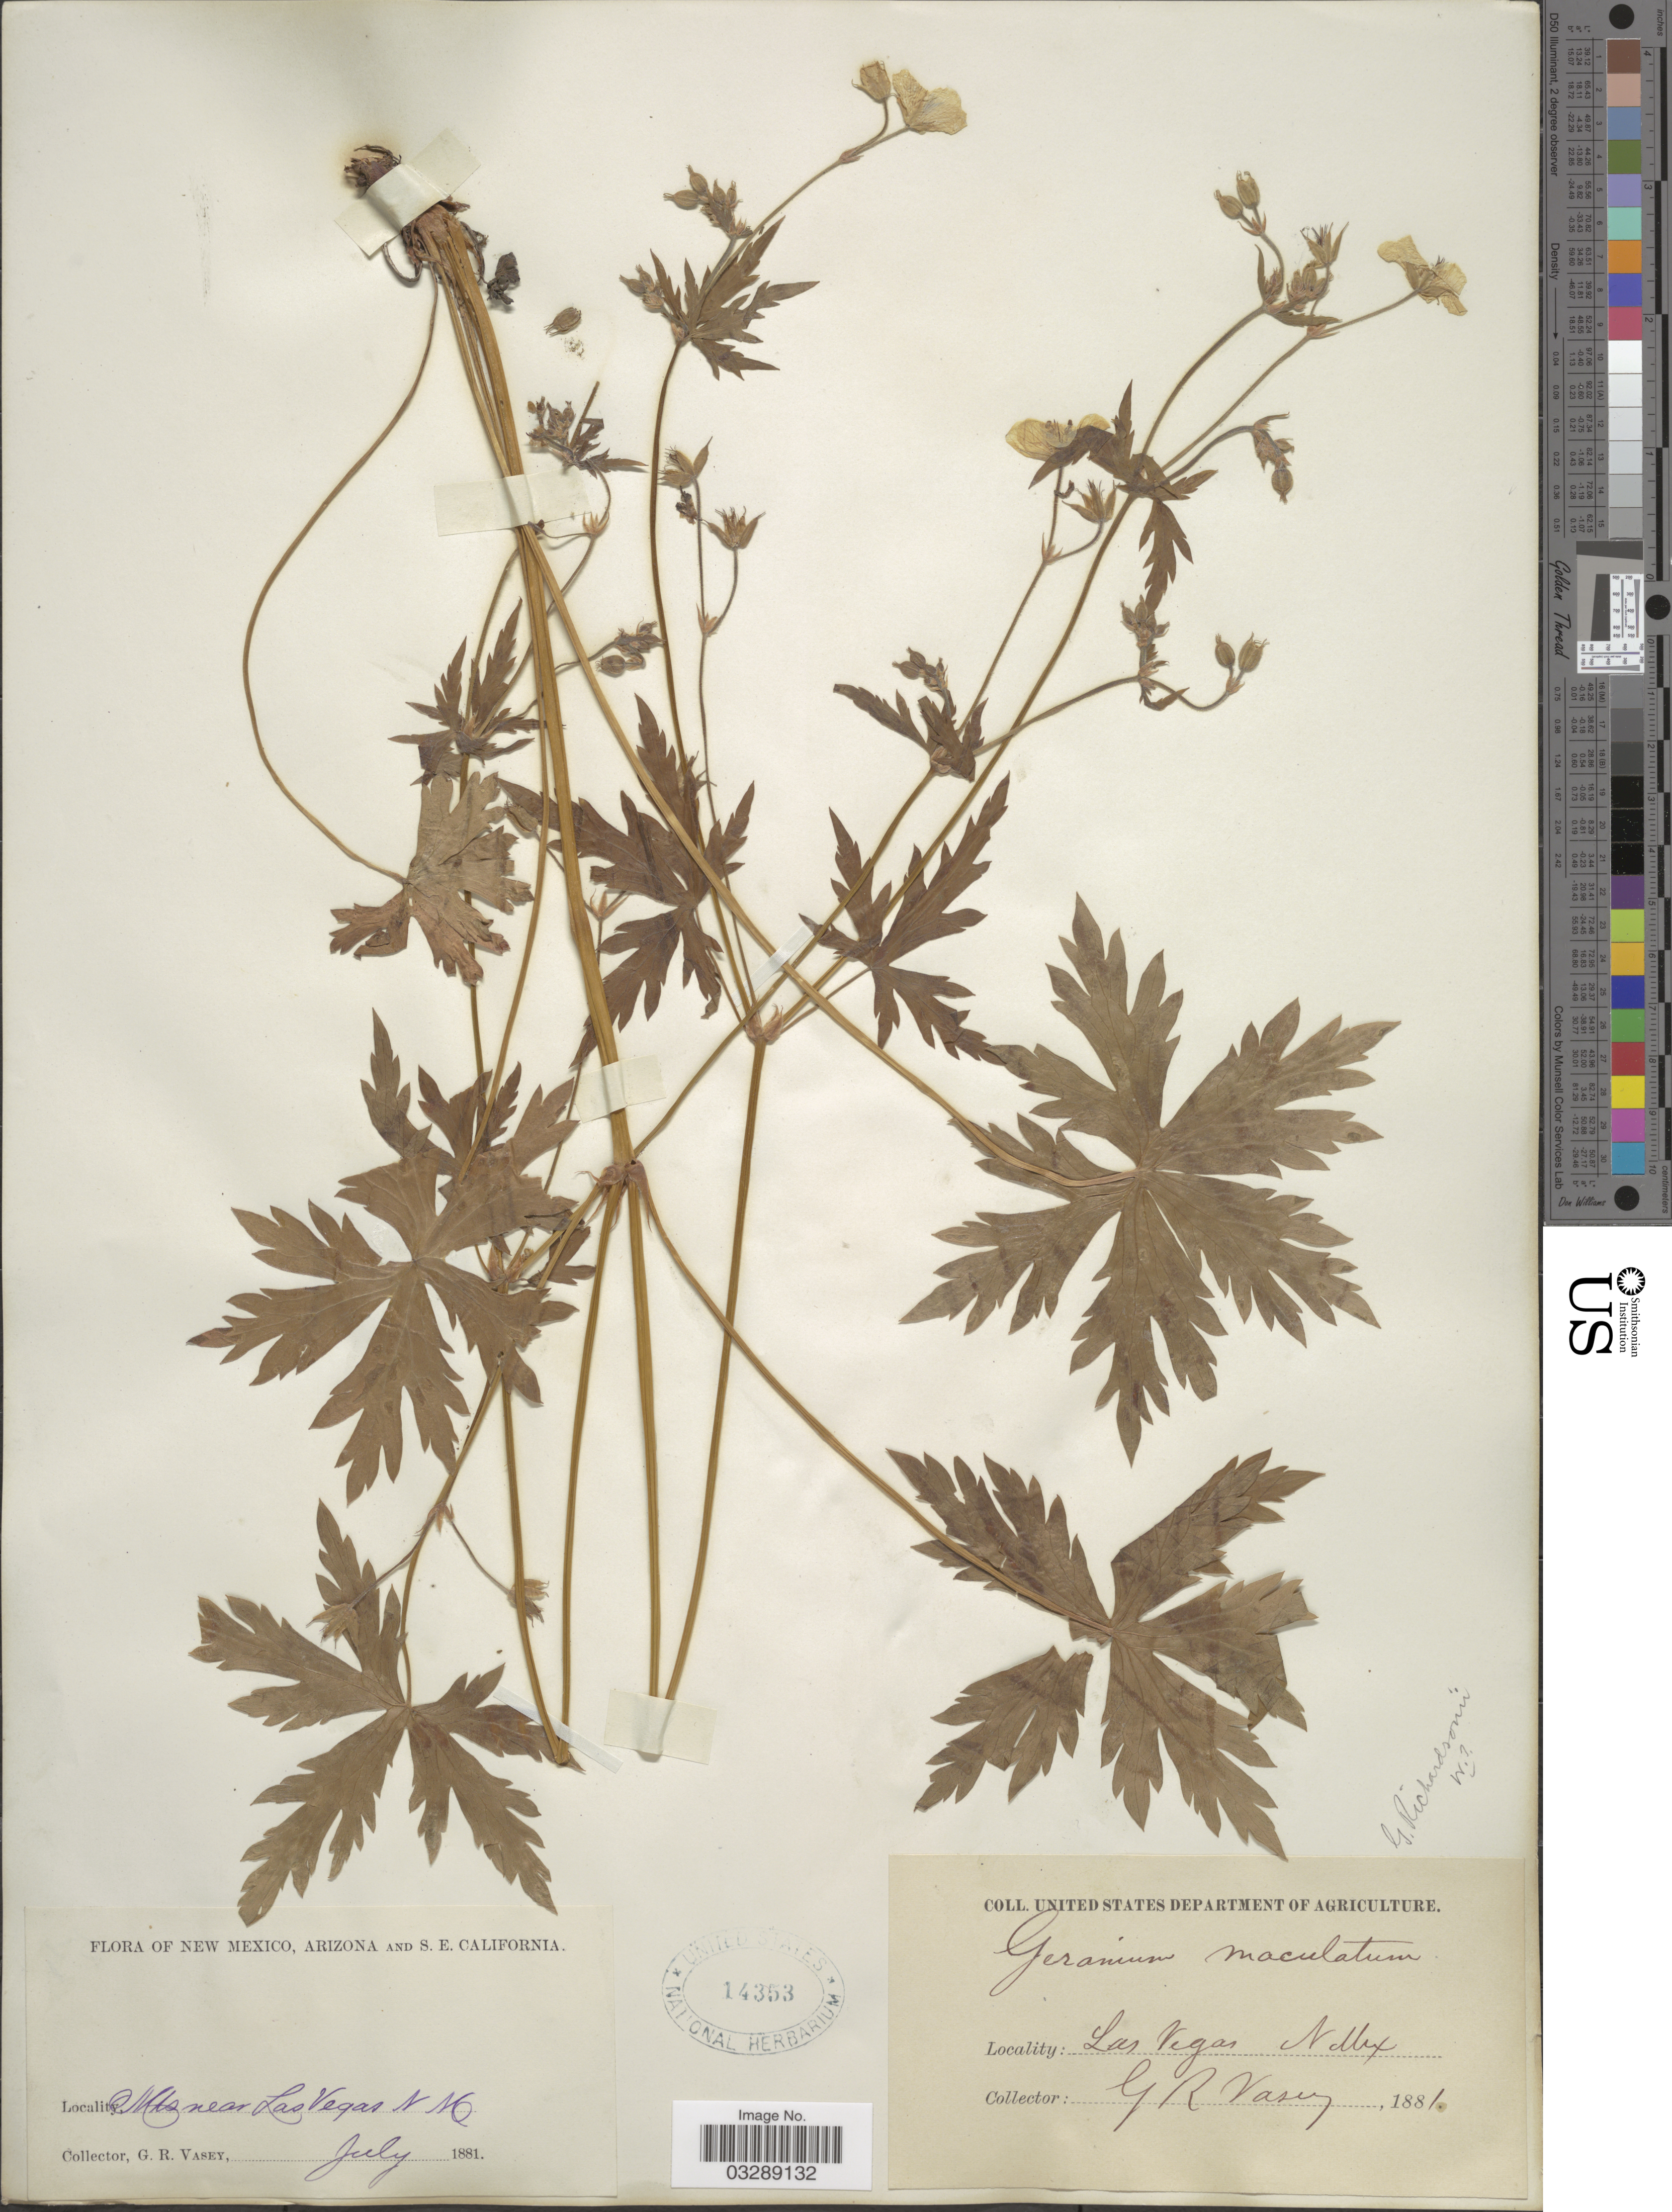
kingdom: Plantae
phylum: Tracheophyta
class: Magnoliopsida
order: Geraniales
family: Geraniaceae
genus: Geranium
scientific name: Geranium richardsonii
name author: Fisch. & Trautv.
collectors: G. R. Vasey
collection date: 1881-07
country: United States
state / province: New Mexico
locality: Mts near Las Vegas N. M.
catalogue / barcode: US 14353